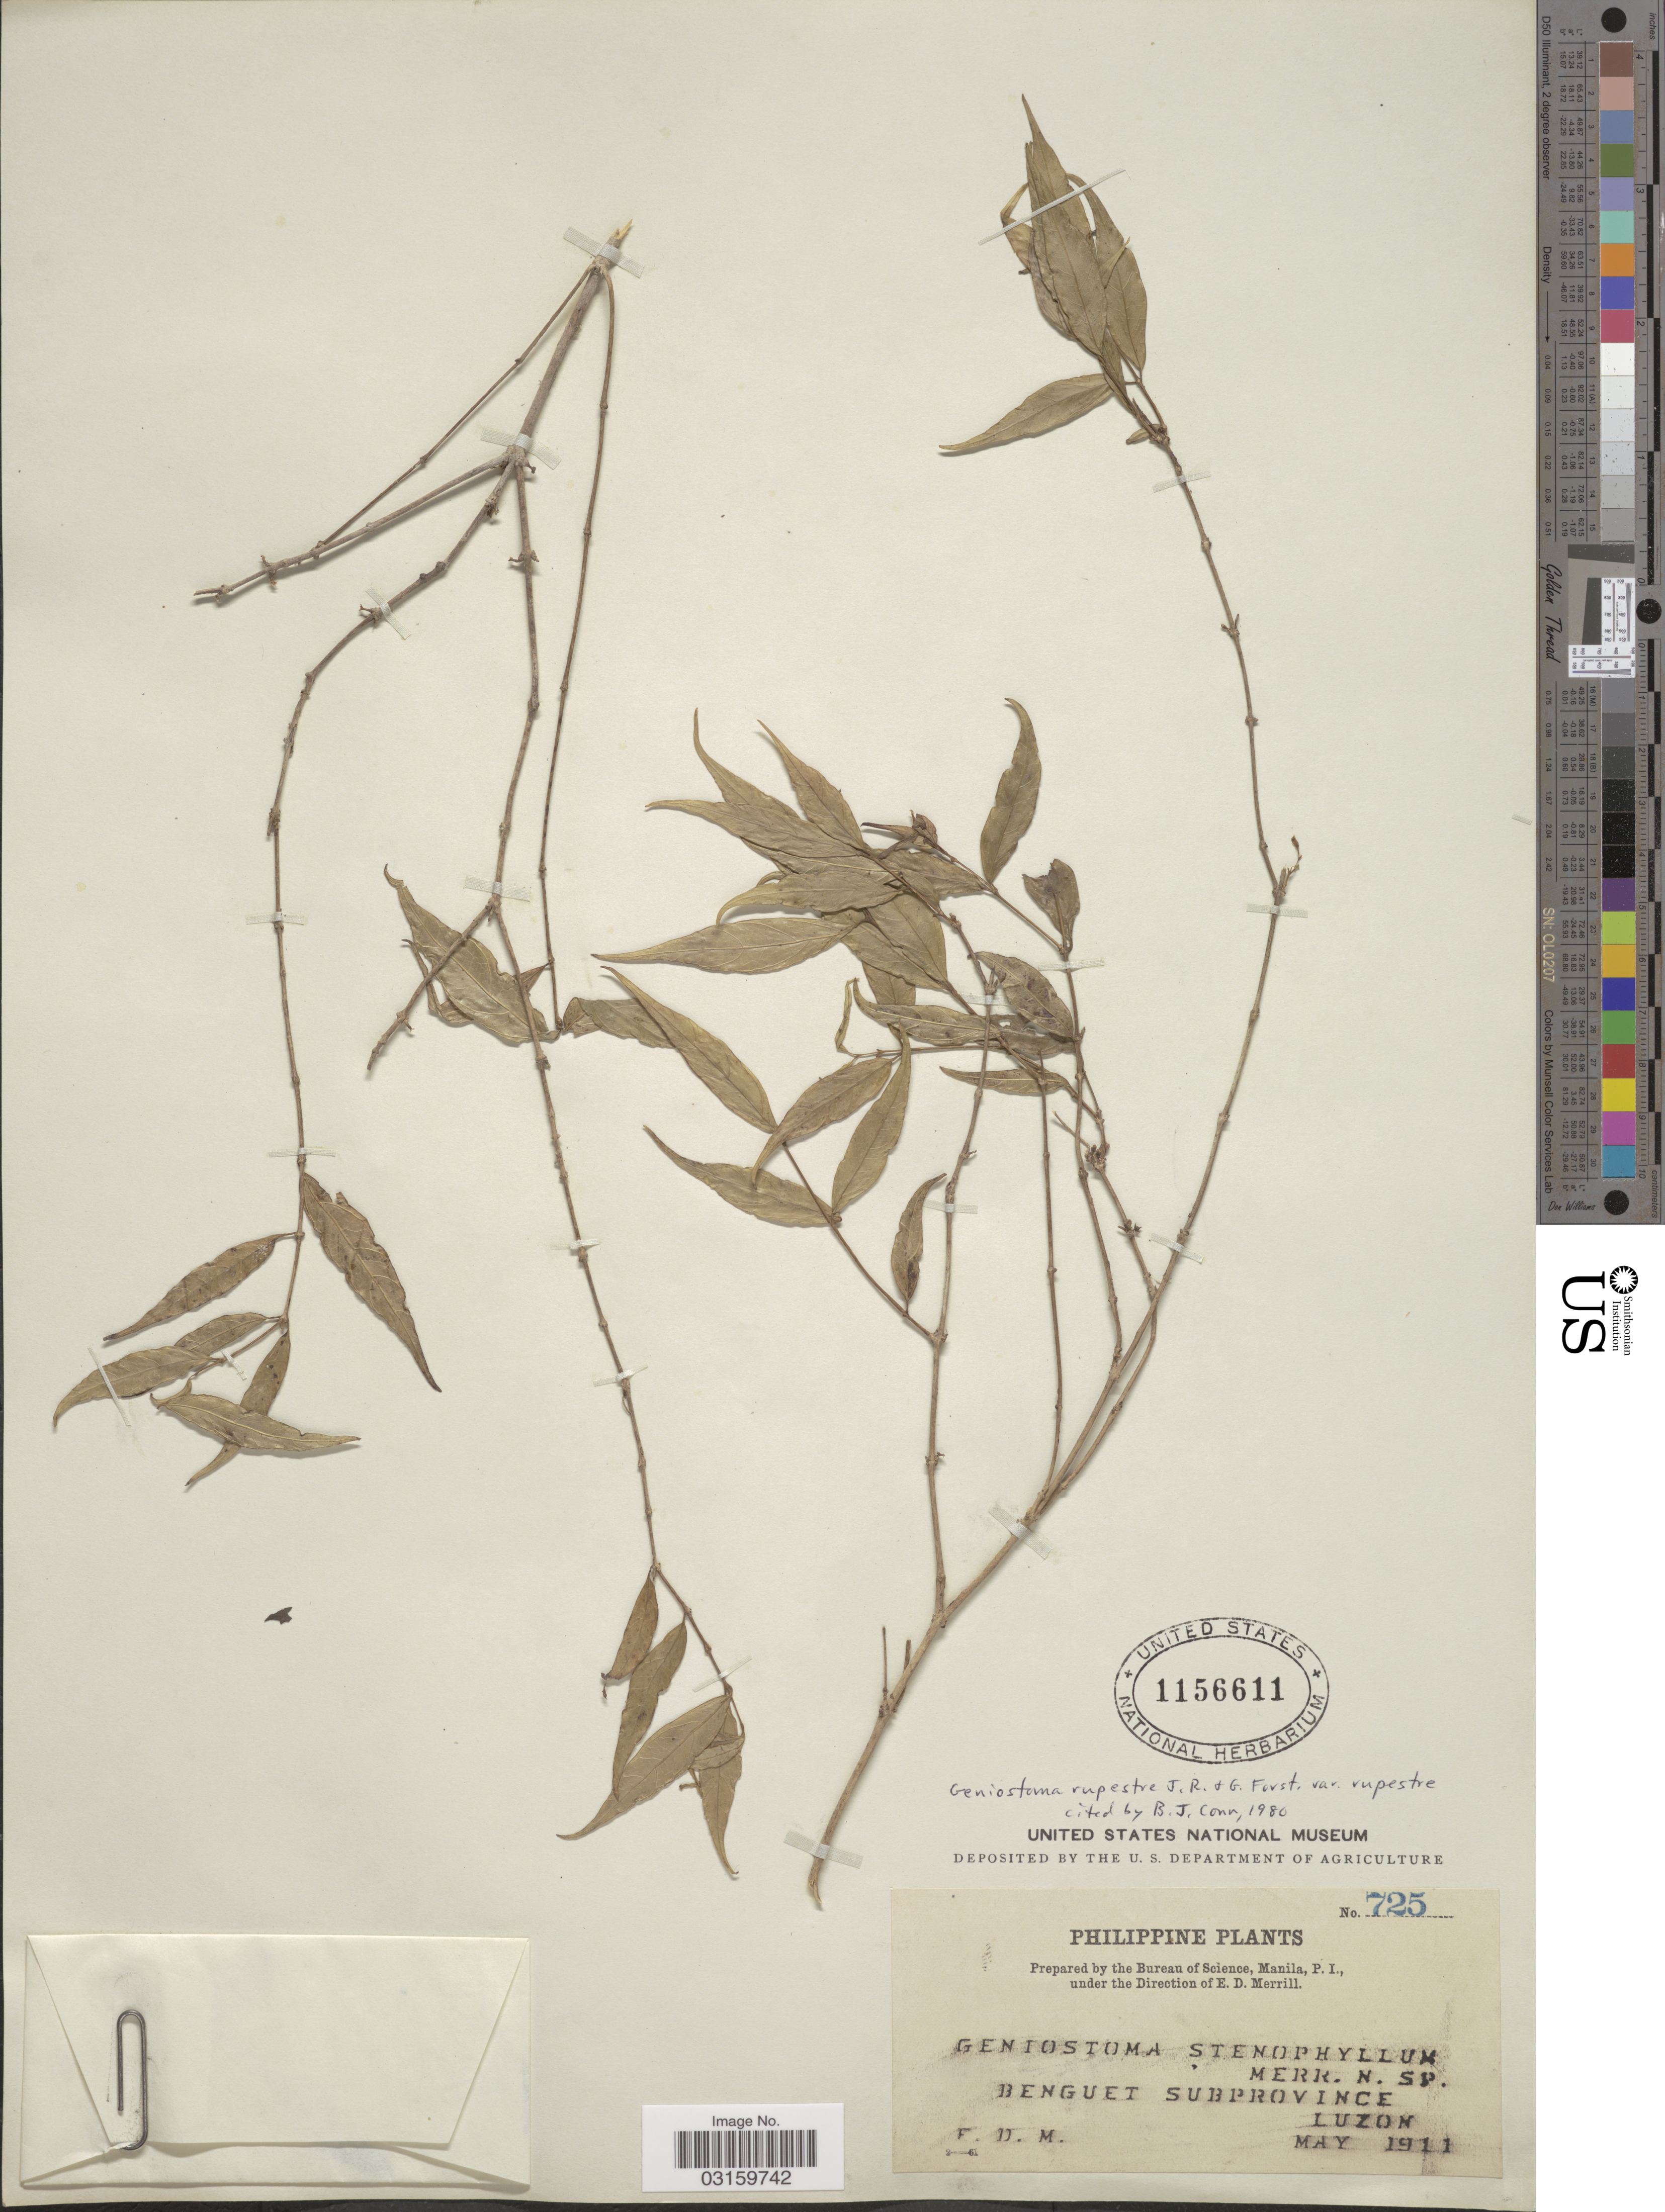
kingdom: Plantae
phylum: Tracheophyta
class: Magnoliopsida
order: Gentianales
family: Loganiaceae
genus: Geniostoma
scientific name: Geniostoma rupestre var. rupestre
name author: J.R. Forst. & G. Forst.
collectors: E. D. Merrill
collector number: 725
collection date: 1911-05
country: Philippines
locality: Benguet Subprovince, Luzon.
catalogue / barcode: US 1156611